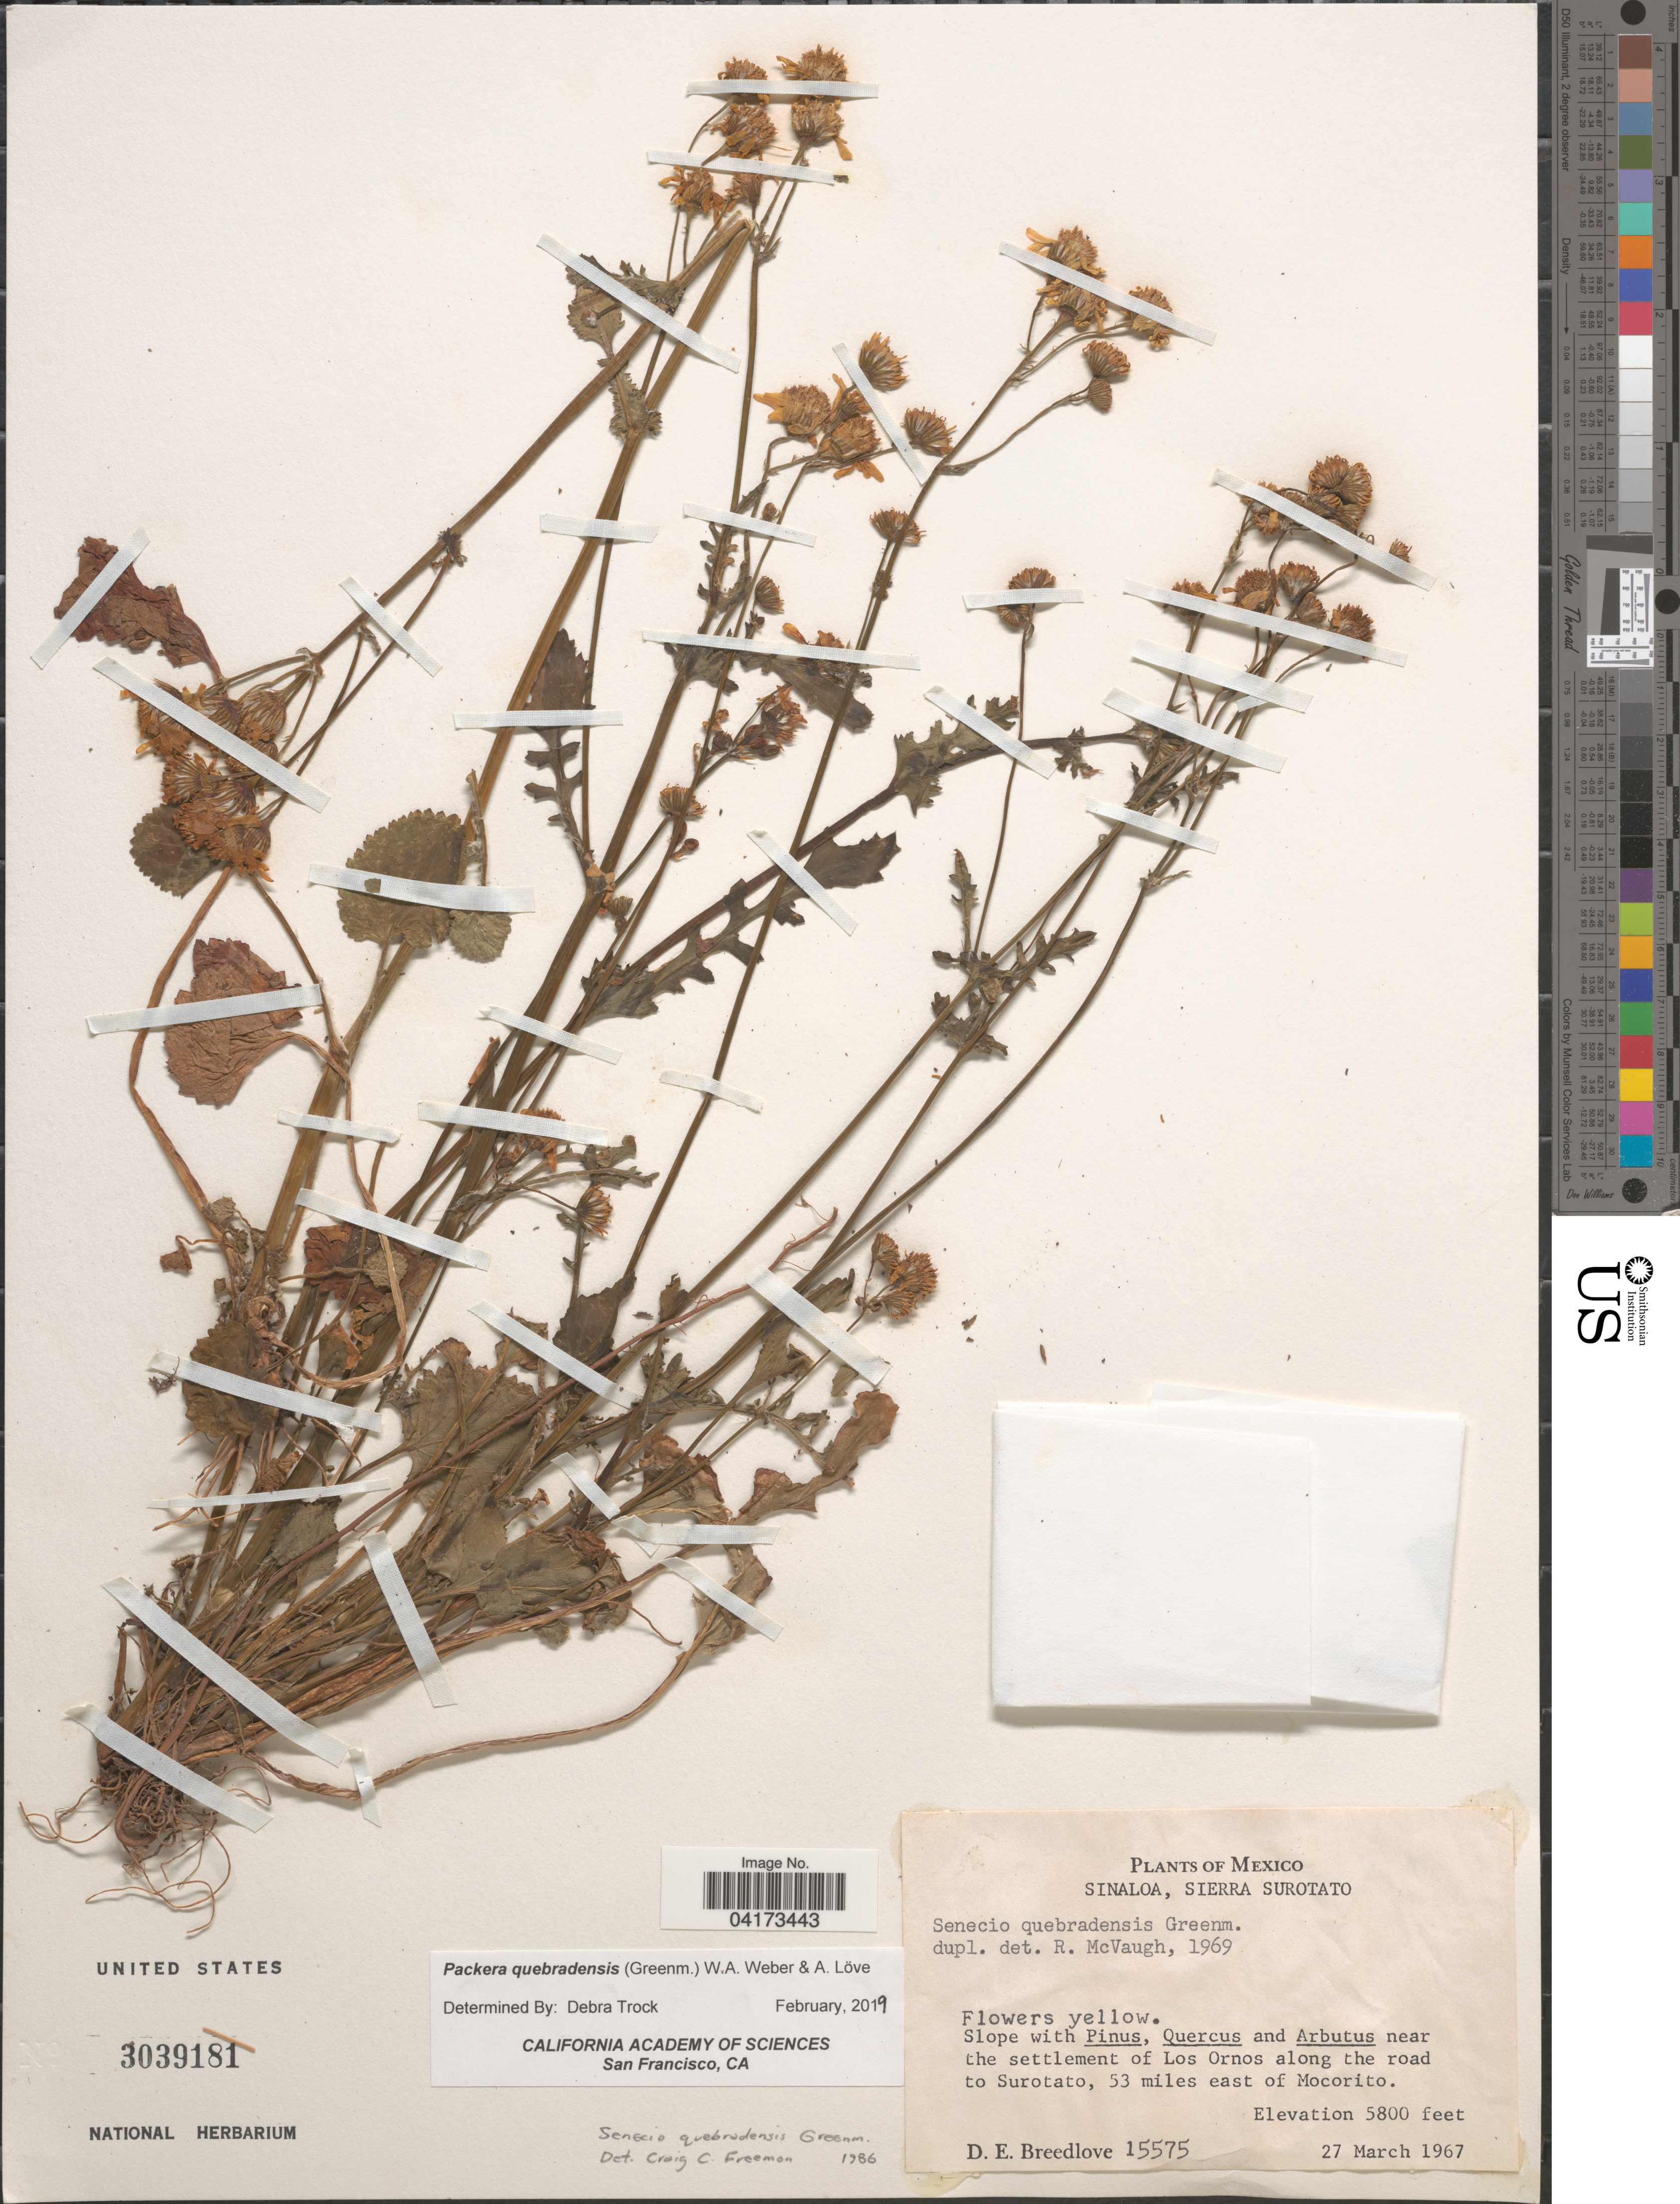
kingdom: Plantae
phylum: Tracheophyta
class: Magnoliopsida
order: Asterales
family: Asteraceae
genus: Packera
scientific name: Packera quebradensis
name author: (Greenm.) W.A. Weber & Á. Löve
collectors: D. E. Breedlove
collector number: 15575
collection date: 1967-03-27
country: Mexico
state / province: Sinaloa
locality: Sierra Surotato. Slope with Pinus, Quercus and Arbutus near the settlement of Los Ornos along the road to Surotato, 53 miles east of Mocorito.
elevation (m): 1768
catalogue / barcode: US 3039181